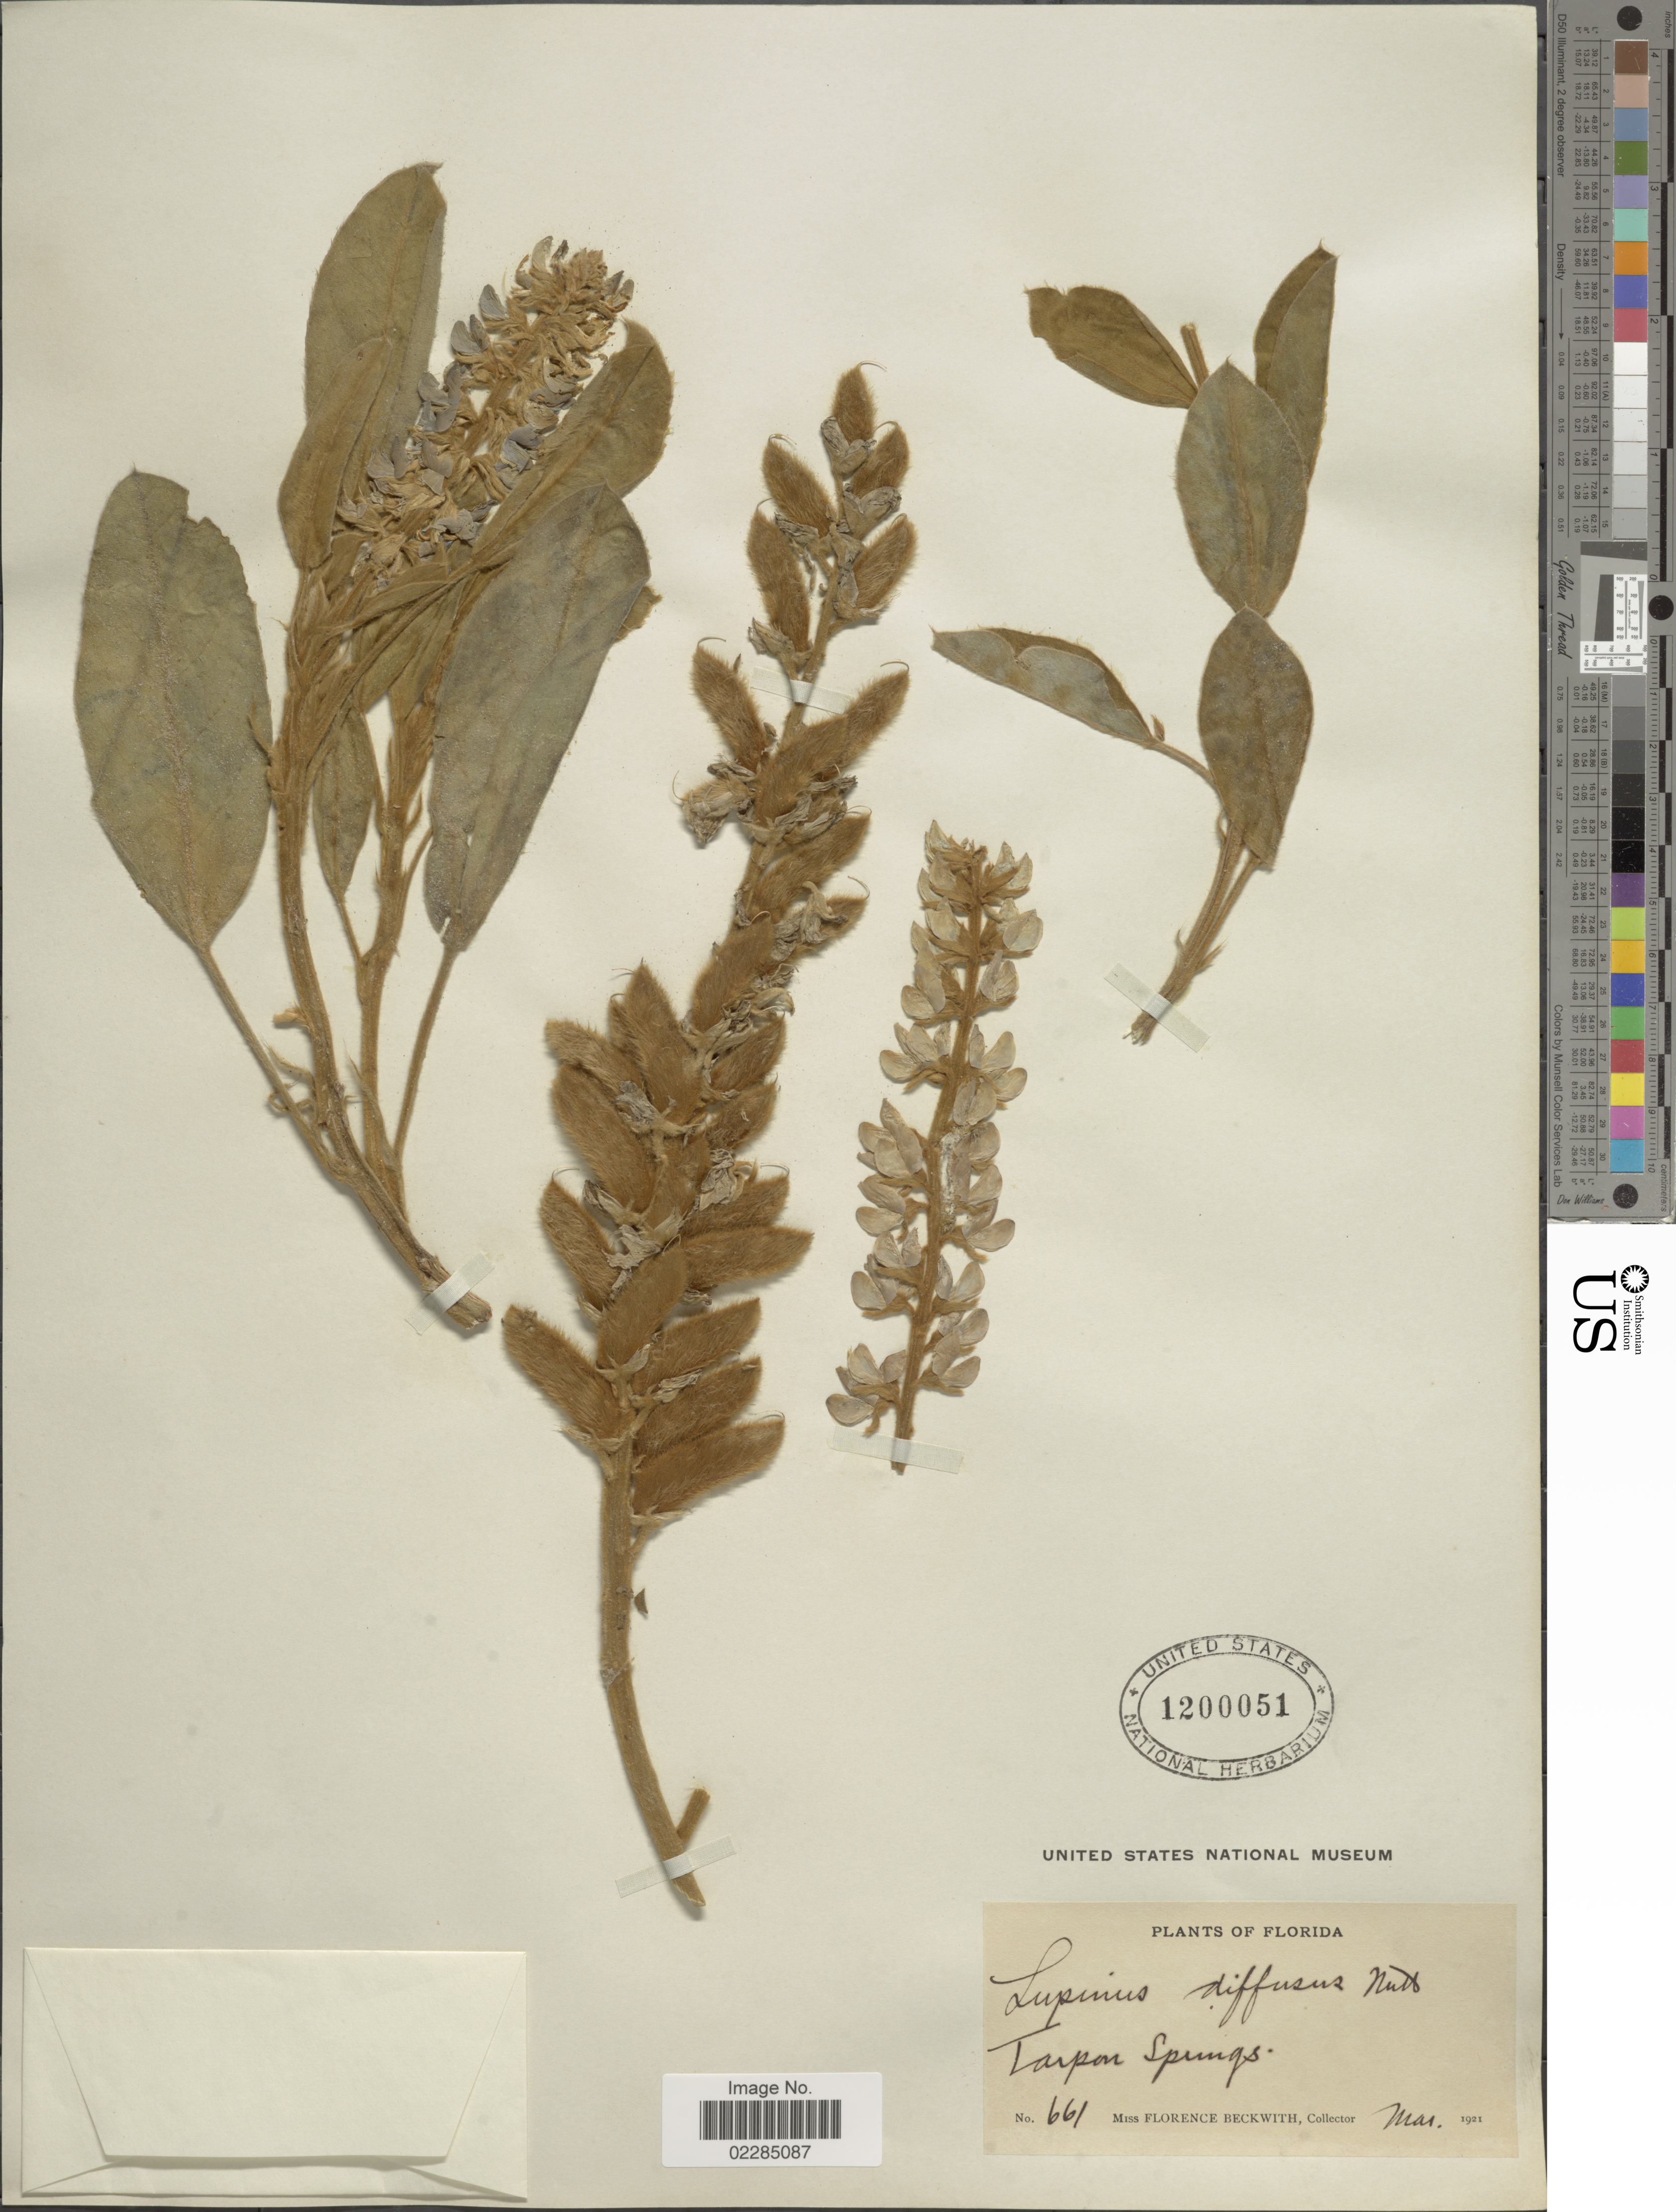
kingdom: Plantae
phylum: Tracheophyta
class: Magnoliopsida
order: Fabales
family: Fabaceae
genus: Lupinus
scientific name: Lupinus diffusus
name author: Nutt.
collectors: F. Beckwith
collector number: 661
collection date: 1921-03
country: United States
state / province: Florida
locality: Tarpon Springs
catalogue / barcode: US 1200051